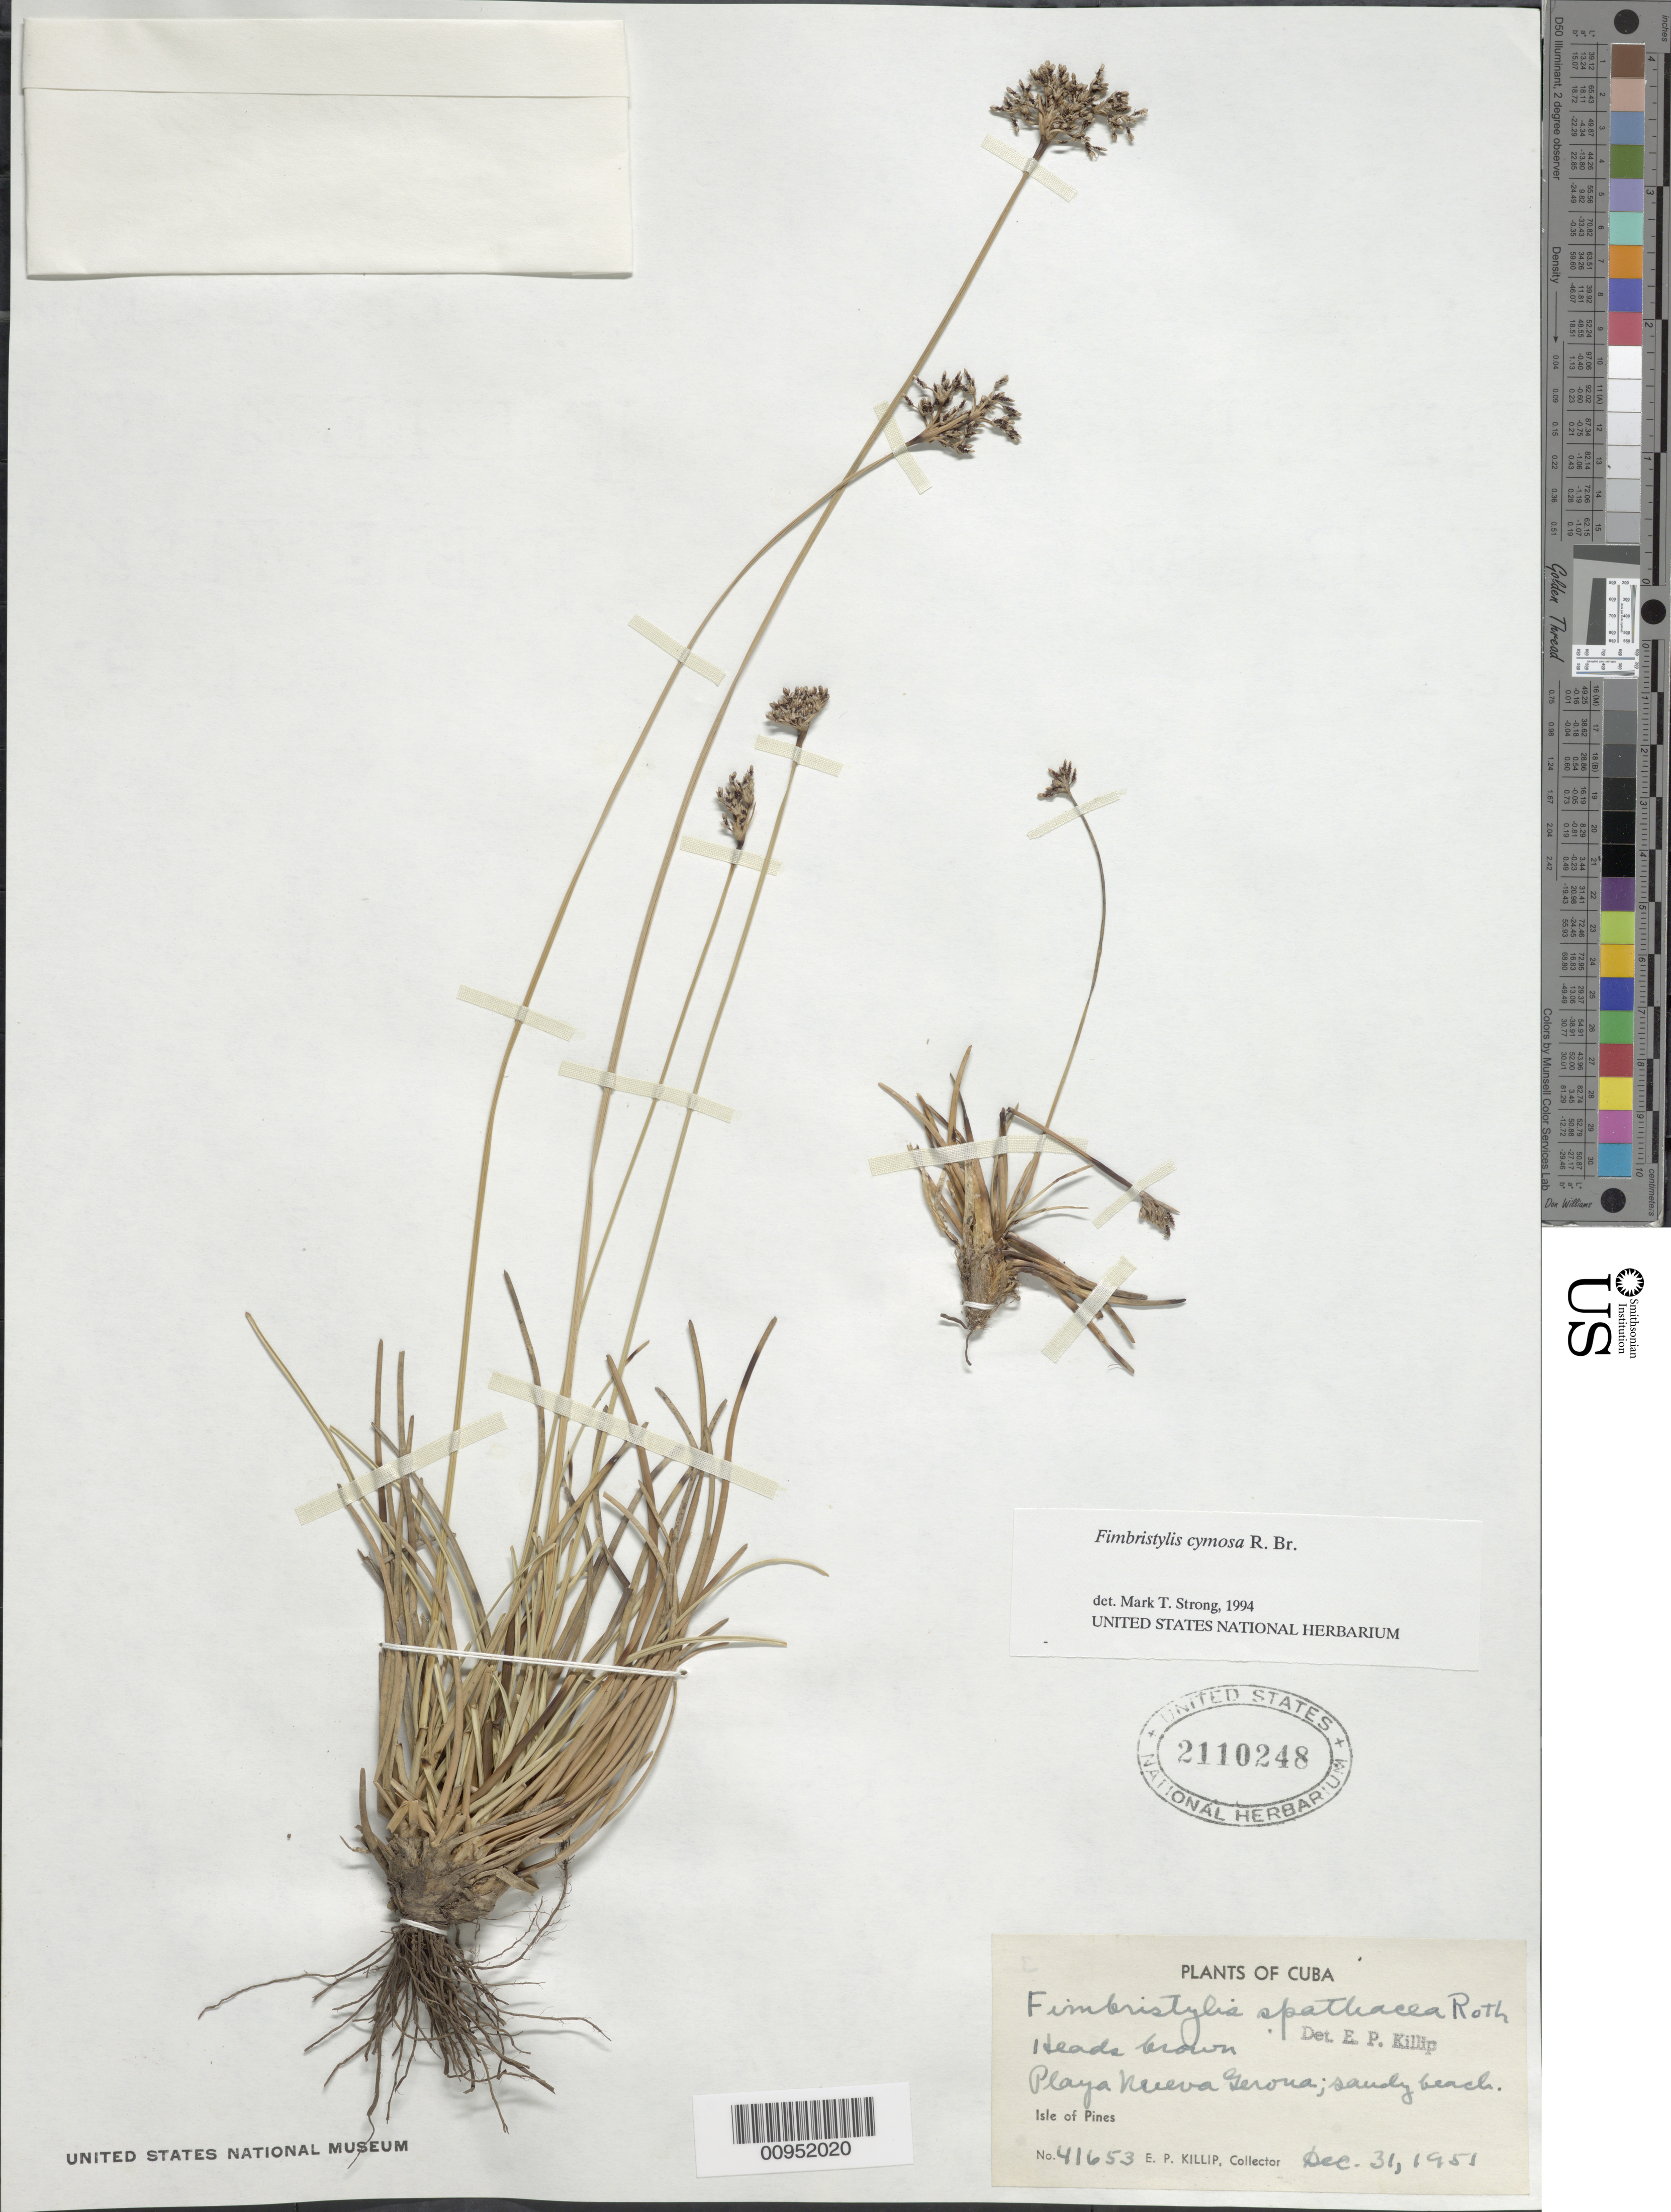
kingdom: Plantae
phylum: Tracheophyta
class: Liliopsida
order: Poales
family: Cyperaceae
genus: Fimbristylis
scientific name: Fimbristylis cymosa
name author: R. Br.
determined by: Strong, M. T., (US), Smithsonian Institution - National Museum of Natural History (UNITED STATES)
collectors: E. P. Killip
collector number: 41653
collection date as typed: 31 Dec 1951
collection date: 1951-12-31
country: Cuba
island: Isla de la Juventud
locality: Isle of Pines, Beach, Playa Nueva Gerona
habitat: Sandy beach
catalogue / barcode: US 2110248